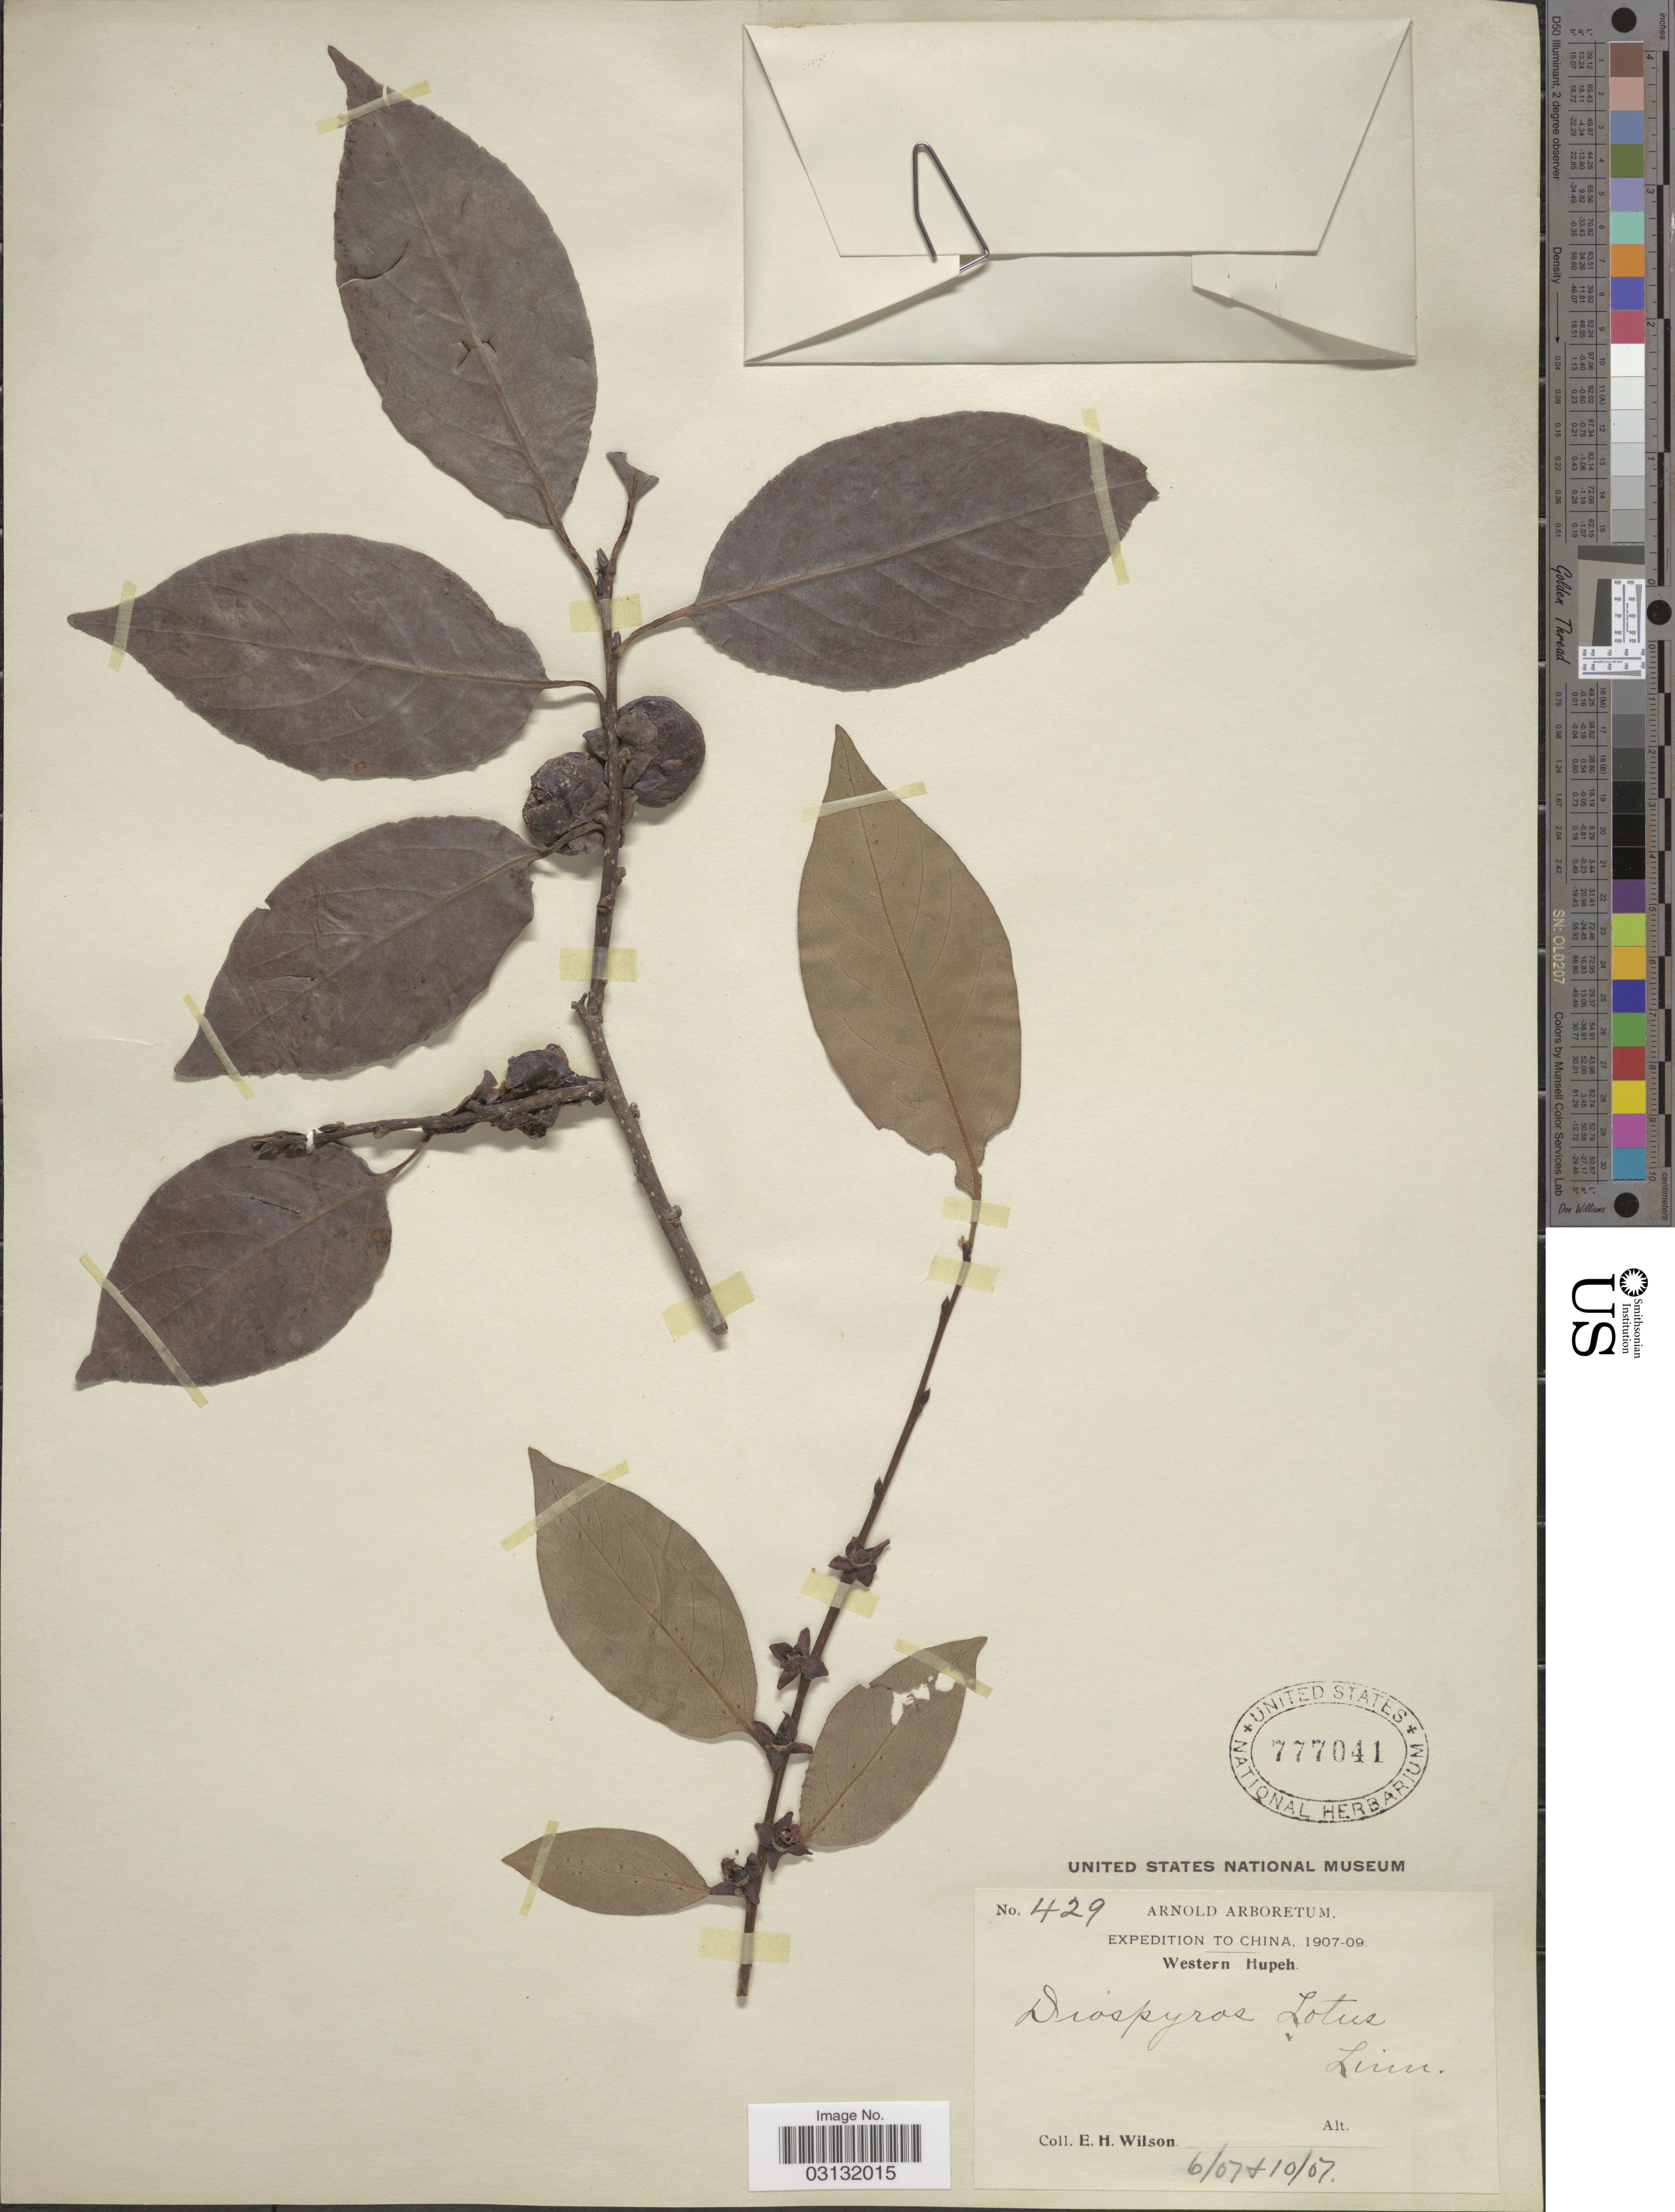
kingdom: Plantae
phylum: Tracheophyta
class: Magnoliopsida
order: Ericales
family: Ebenaceae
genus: Diospyros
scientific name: Diospyros lotus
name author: L.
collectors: E. Wilson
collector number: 429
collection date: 1907-06/1907-10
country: China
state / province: Hubei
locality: Western Hupeh.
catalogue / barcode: US 777041